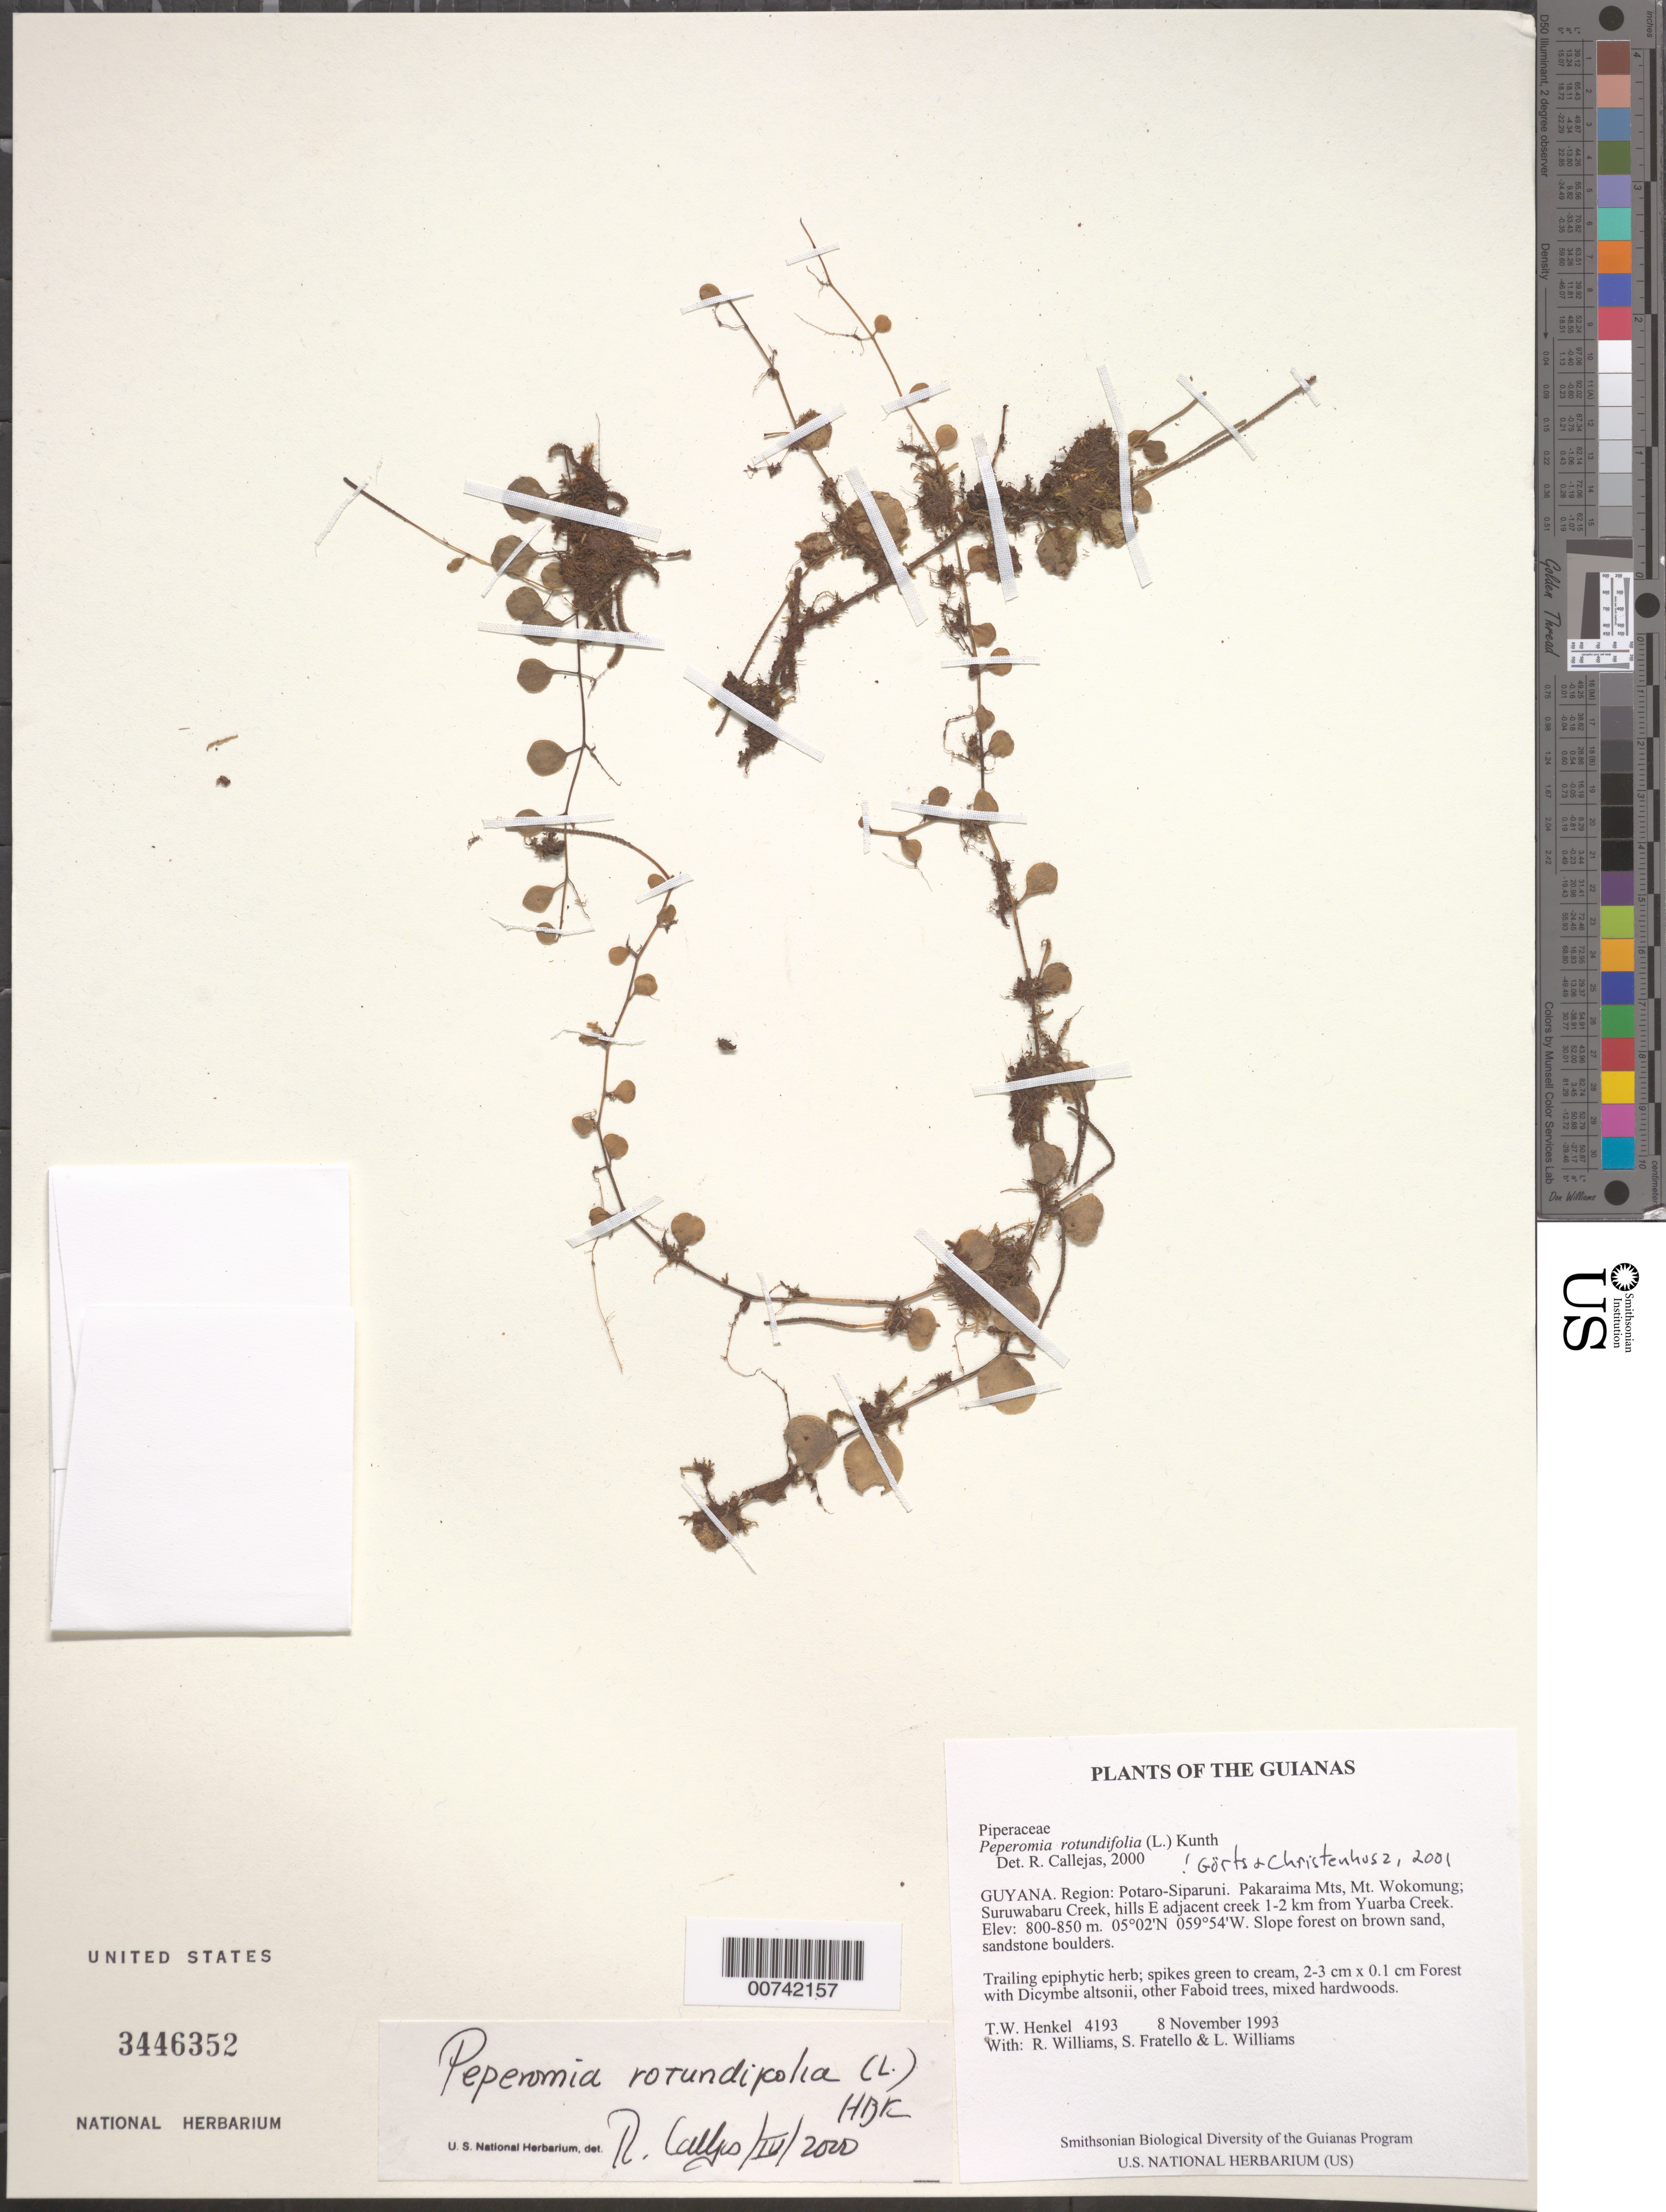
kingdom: Plantae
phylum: Tracheophyta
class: Magnoliopsida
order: Piperales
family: Piperaceae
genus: Peperomia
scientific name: Peperomia rotundifolia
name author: (L.) Kunth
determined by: Görts-van Rijn, A. R.; Christenhusz, M. J.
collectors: T. Henkel, R. Williams, S. Fratello & L. Williams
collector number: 4193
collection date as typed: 8 November 1993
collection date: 1993-11-08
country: Guyana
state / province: Potaro-Siparuni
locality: Pakaraima Mts, Mt. Wokomung; Suruwabaru Creek, hills E adjacent creek 1-2 km from Yuarba Creek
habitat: Slope forest on brown sand, sandstone boulders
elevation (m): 800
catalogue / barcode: US 3446352